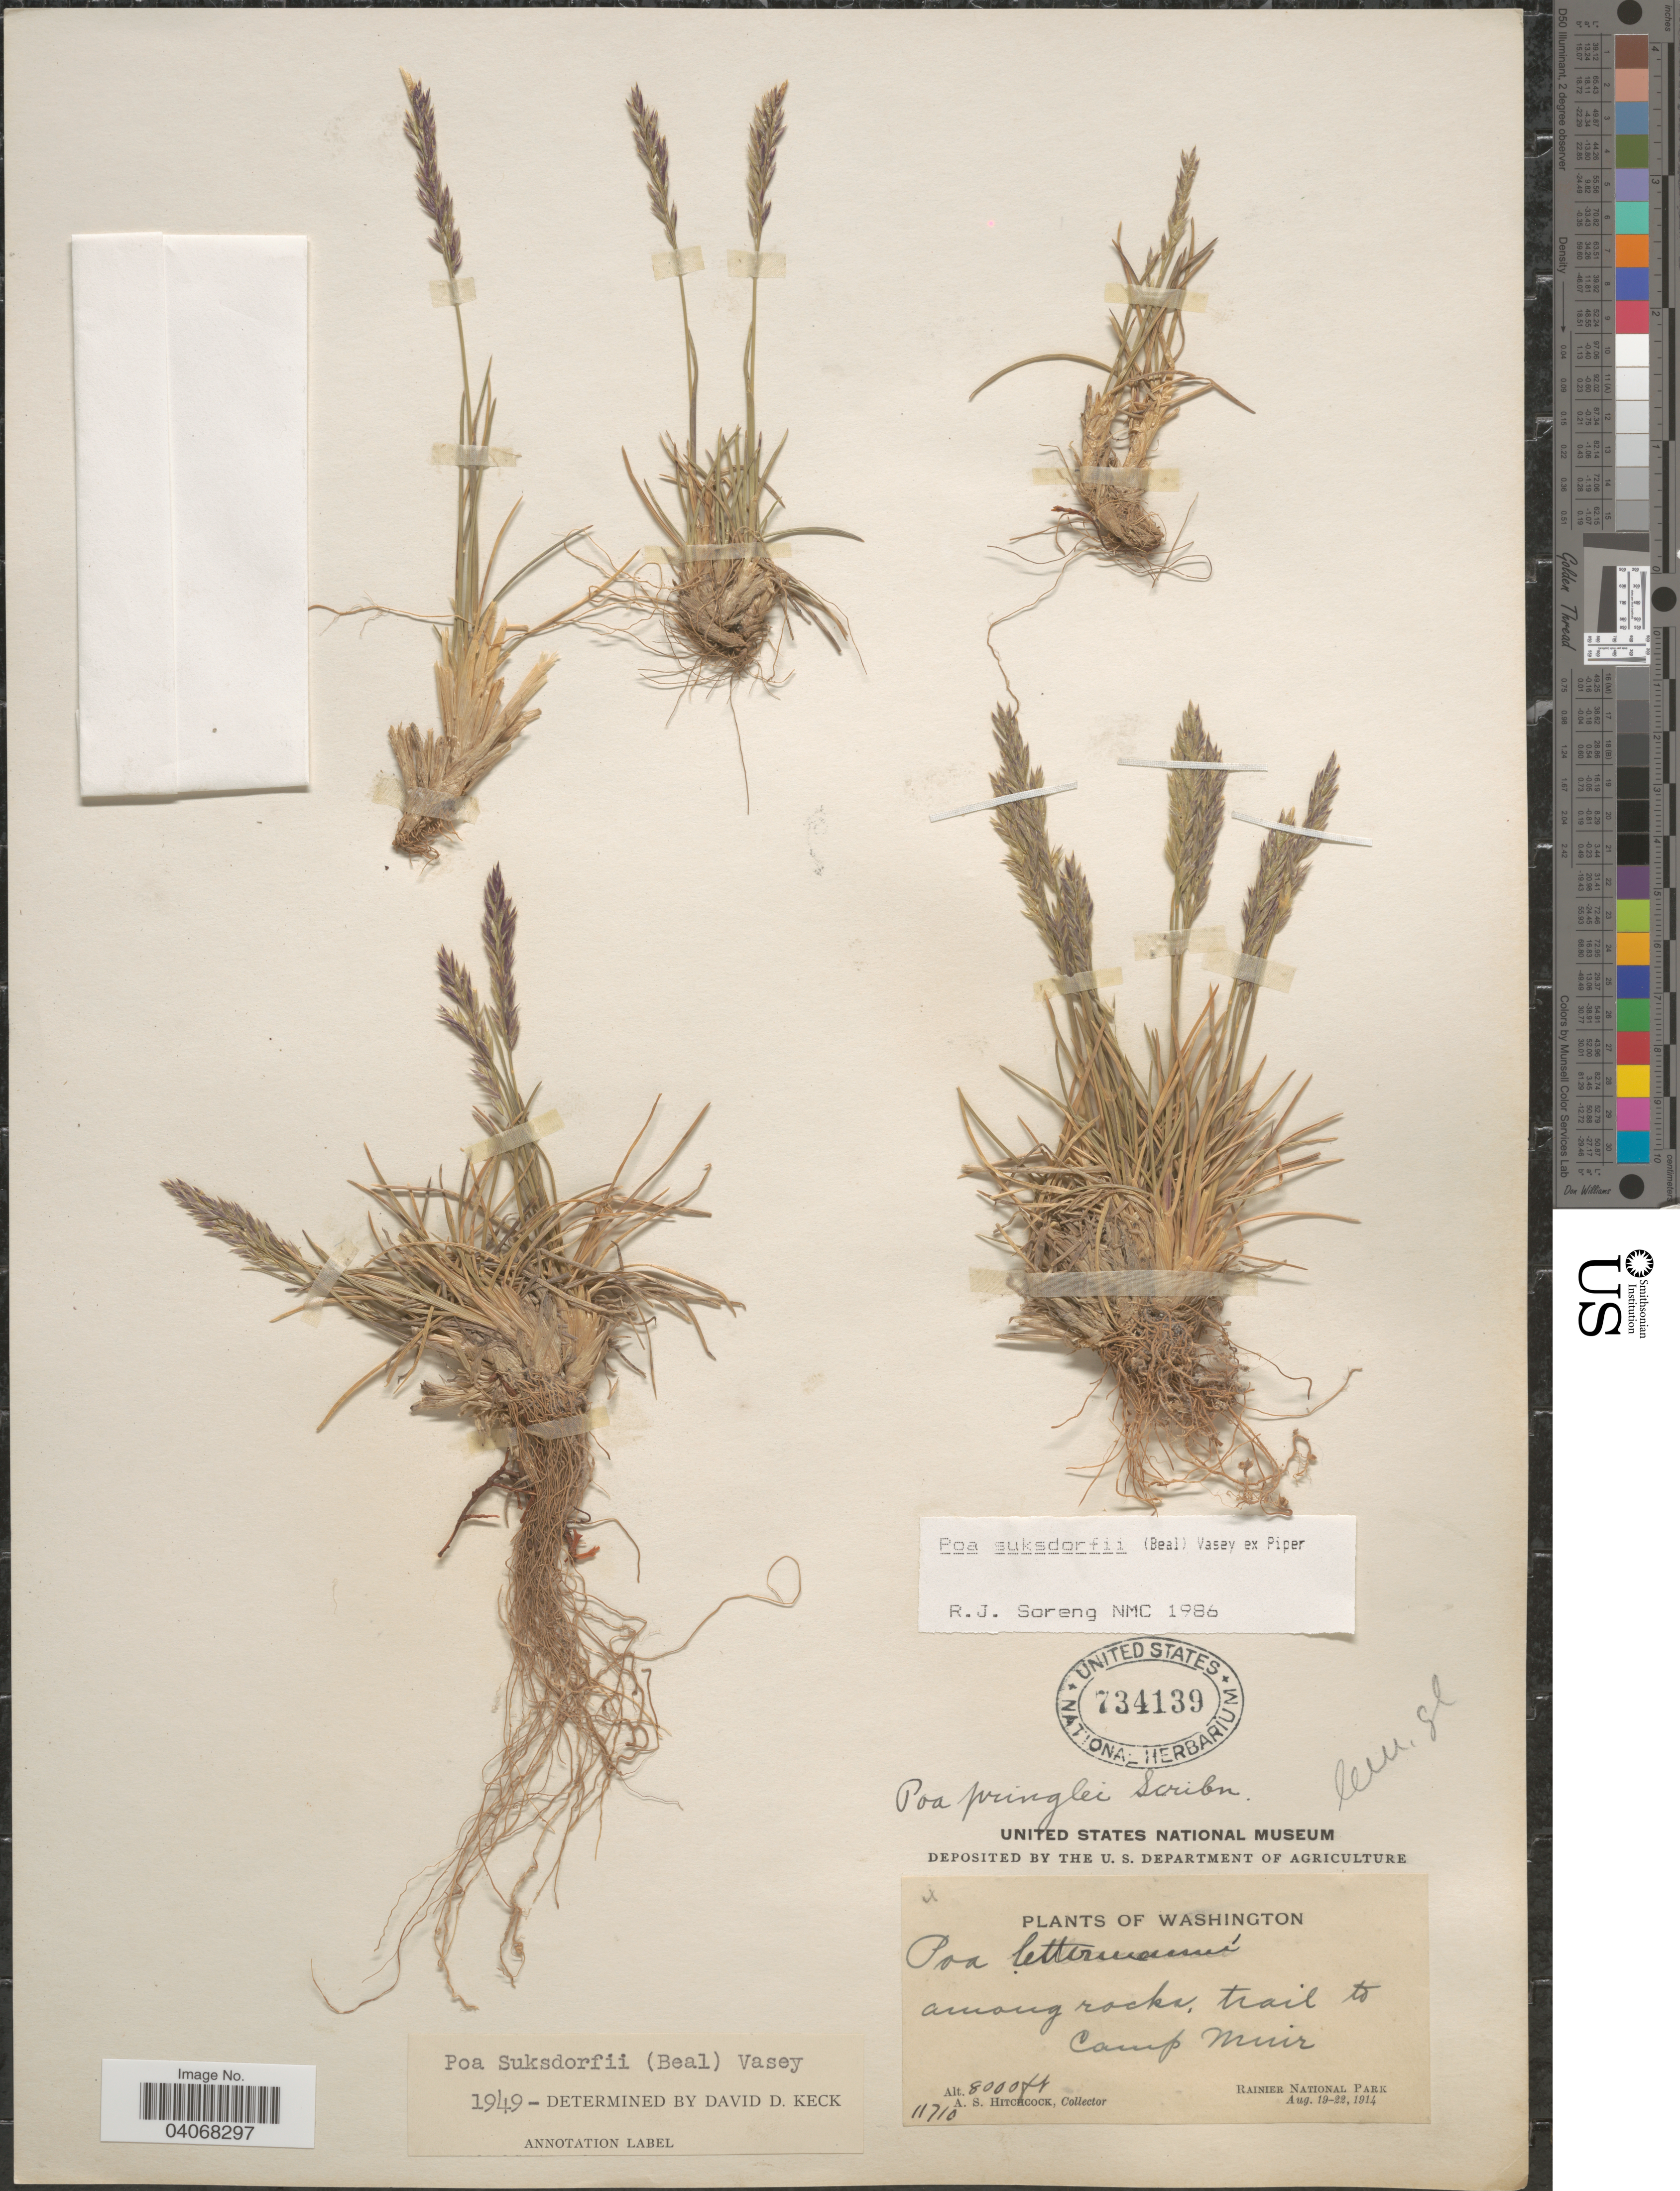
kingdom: Plantae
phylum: Tracheophyta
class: Liliopsida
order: Poales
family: Poaceae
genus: Poa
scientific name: Poa suksdorfii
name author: (W.J. Beal) Vasey ex Piper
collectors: A. S. Hitchcock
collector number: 11710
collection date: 1914-08-19/1914-08-22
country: United States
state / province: Washington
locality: Among rocks, trail to Camp Muir. Rainier National Park.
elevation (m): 2438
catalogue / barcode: US 734139